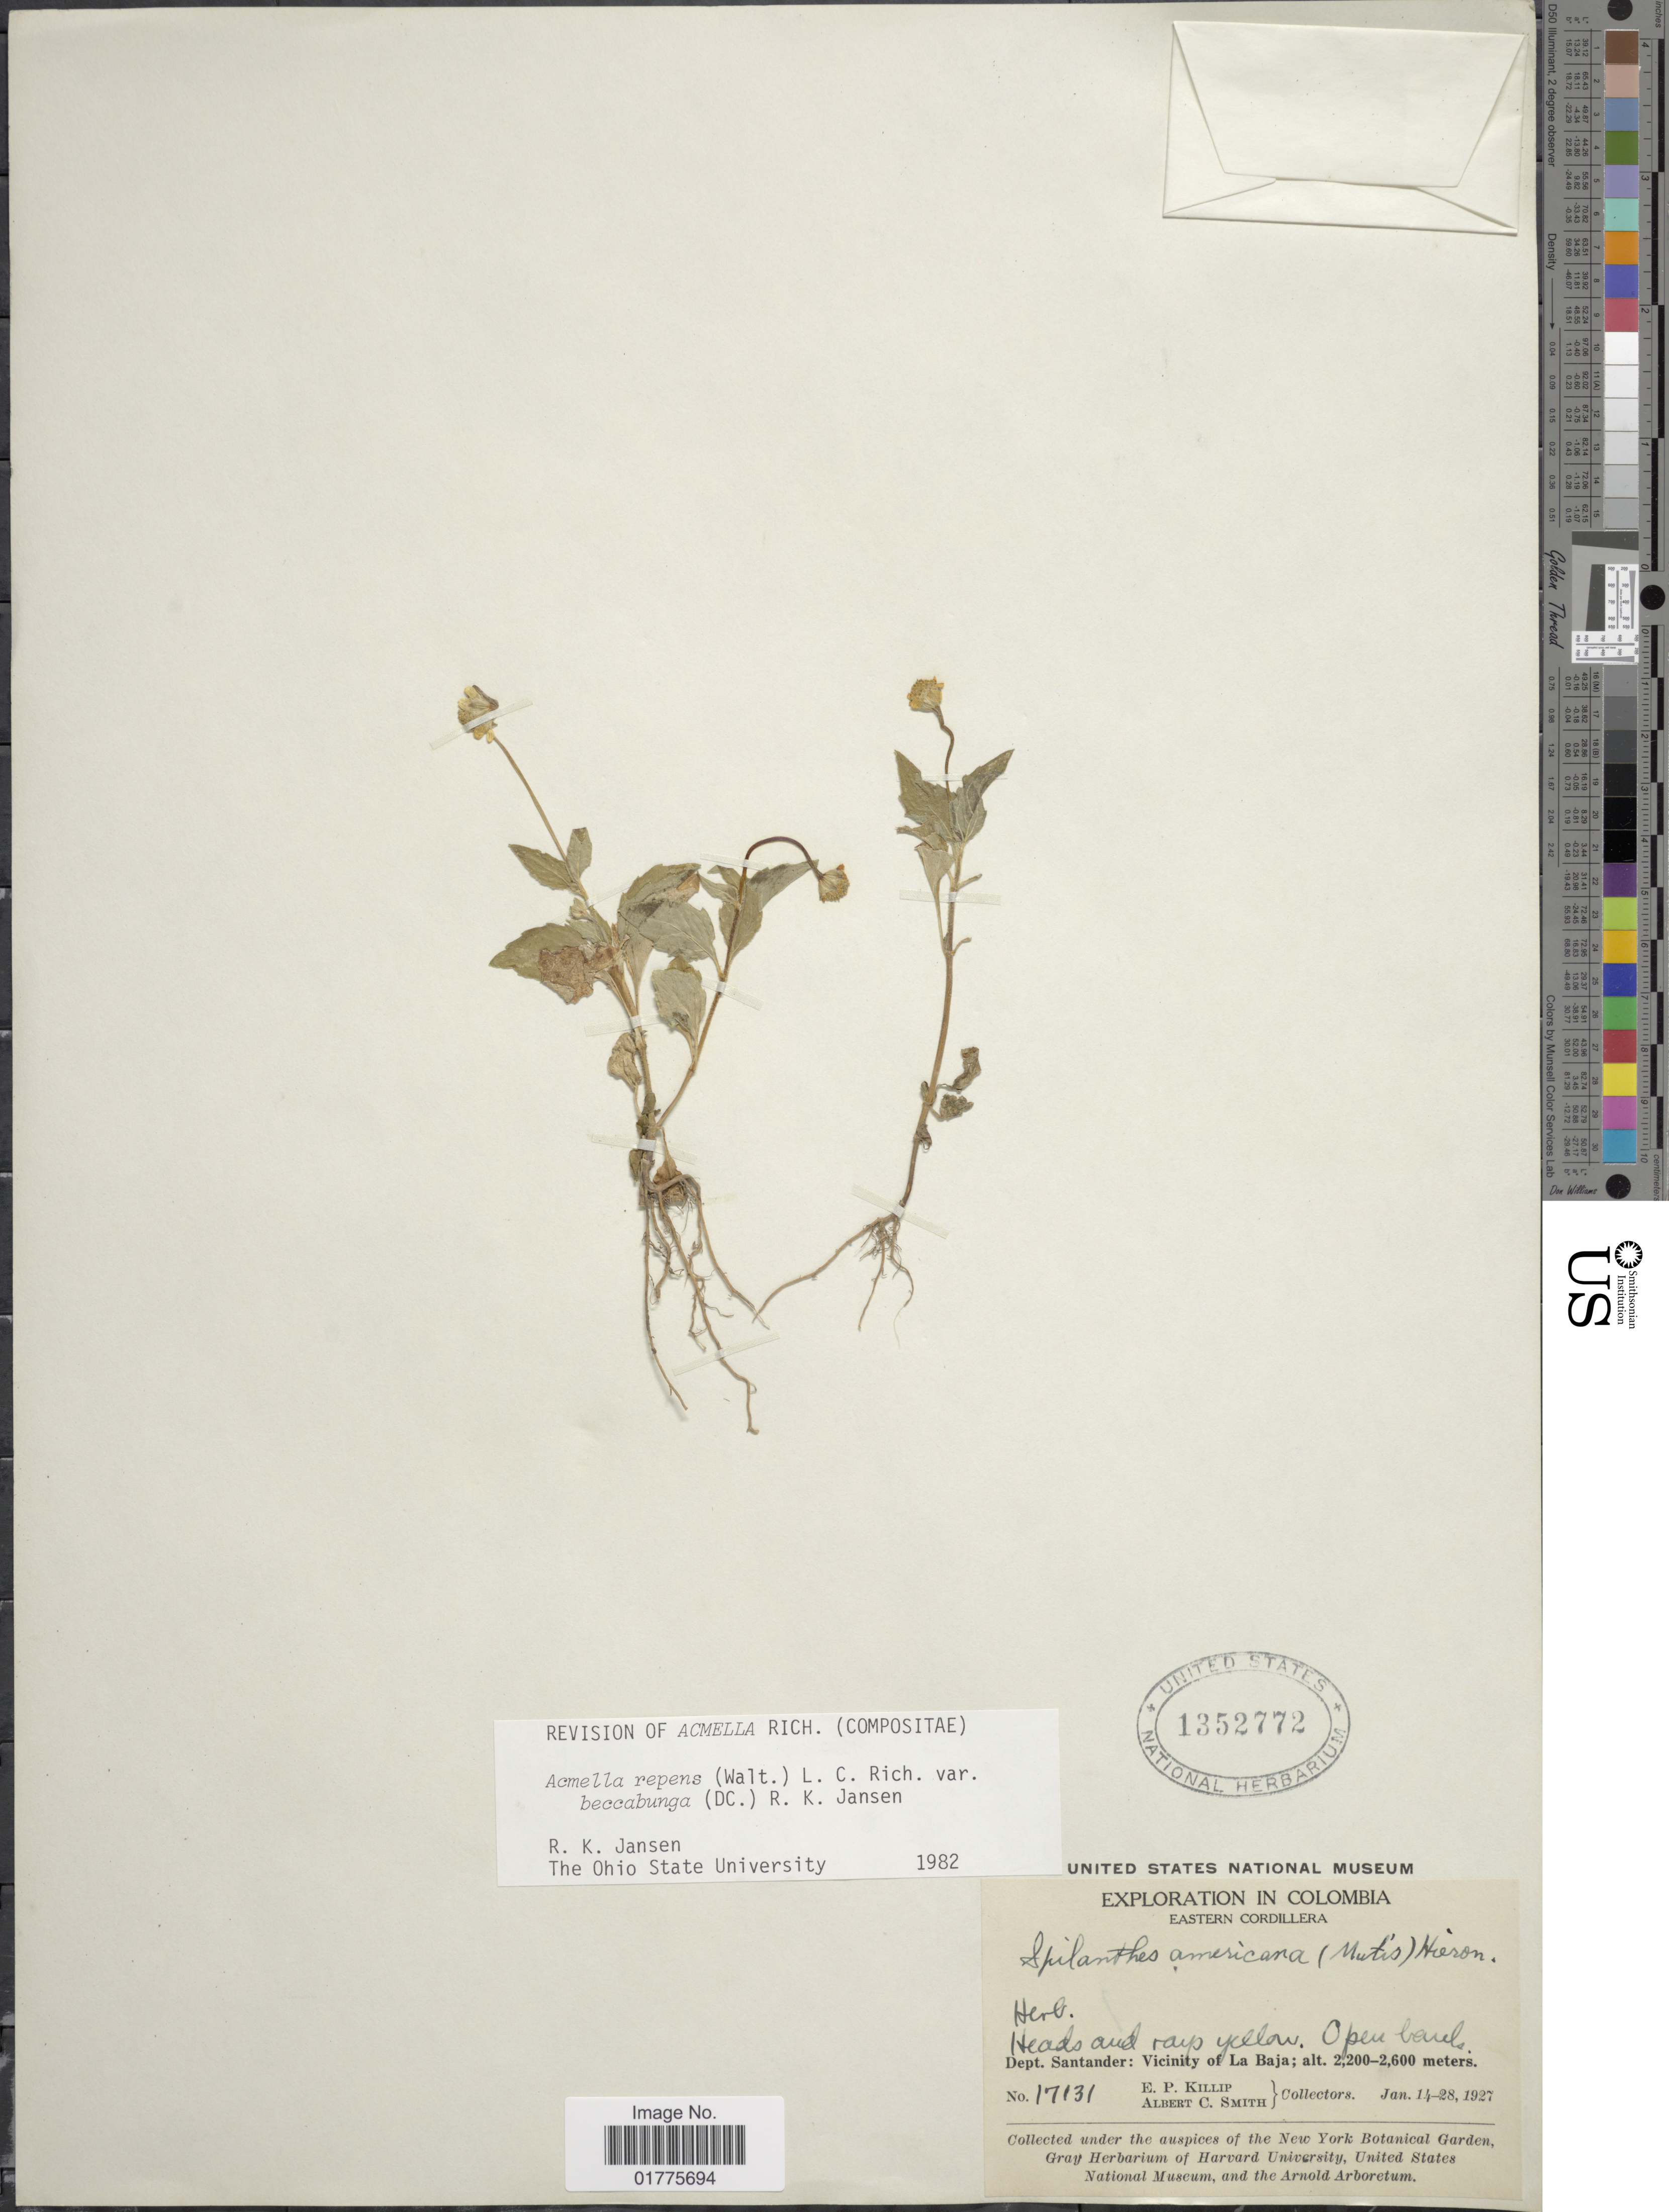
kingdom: Plantae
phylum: Tracheophyta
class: Magnoliopsida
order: Asterales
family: Asteraceae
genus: Acmella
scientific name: Acmella repens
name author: (Walter) Rich.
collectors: E. P. Killip & A. C. Smith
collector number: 17131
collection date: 1927-01-14/1927-01-28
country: Colombia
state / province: Santander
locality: Eastern Cordillera, open banks, Vicinity of La Baja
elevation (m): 2200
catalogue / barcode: US 1352772